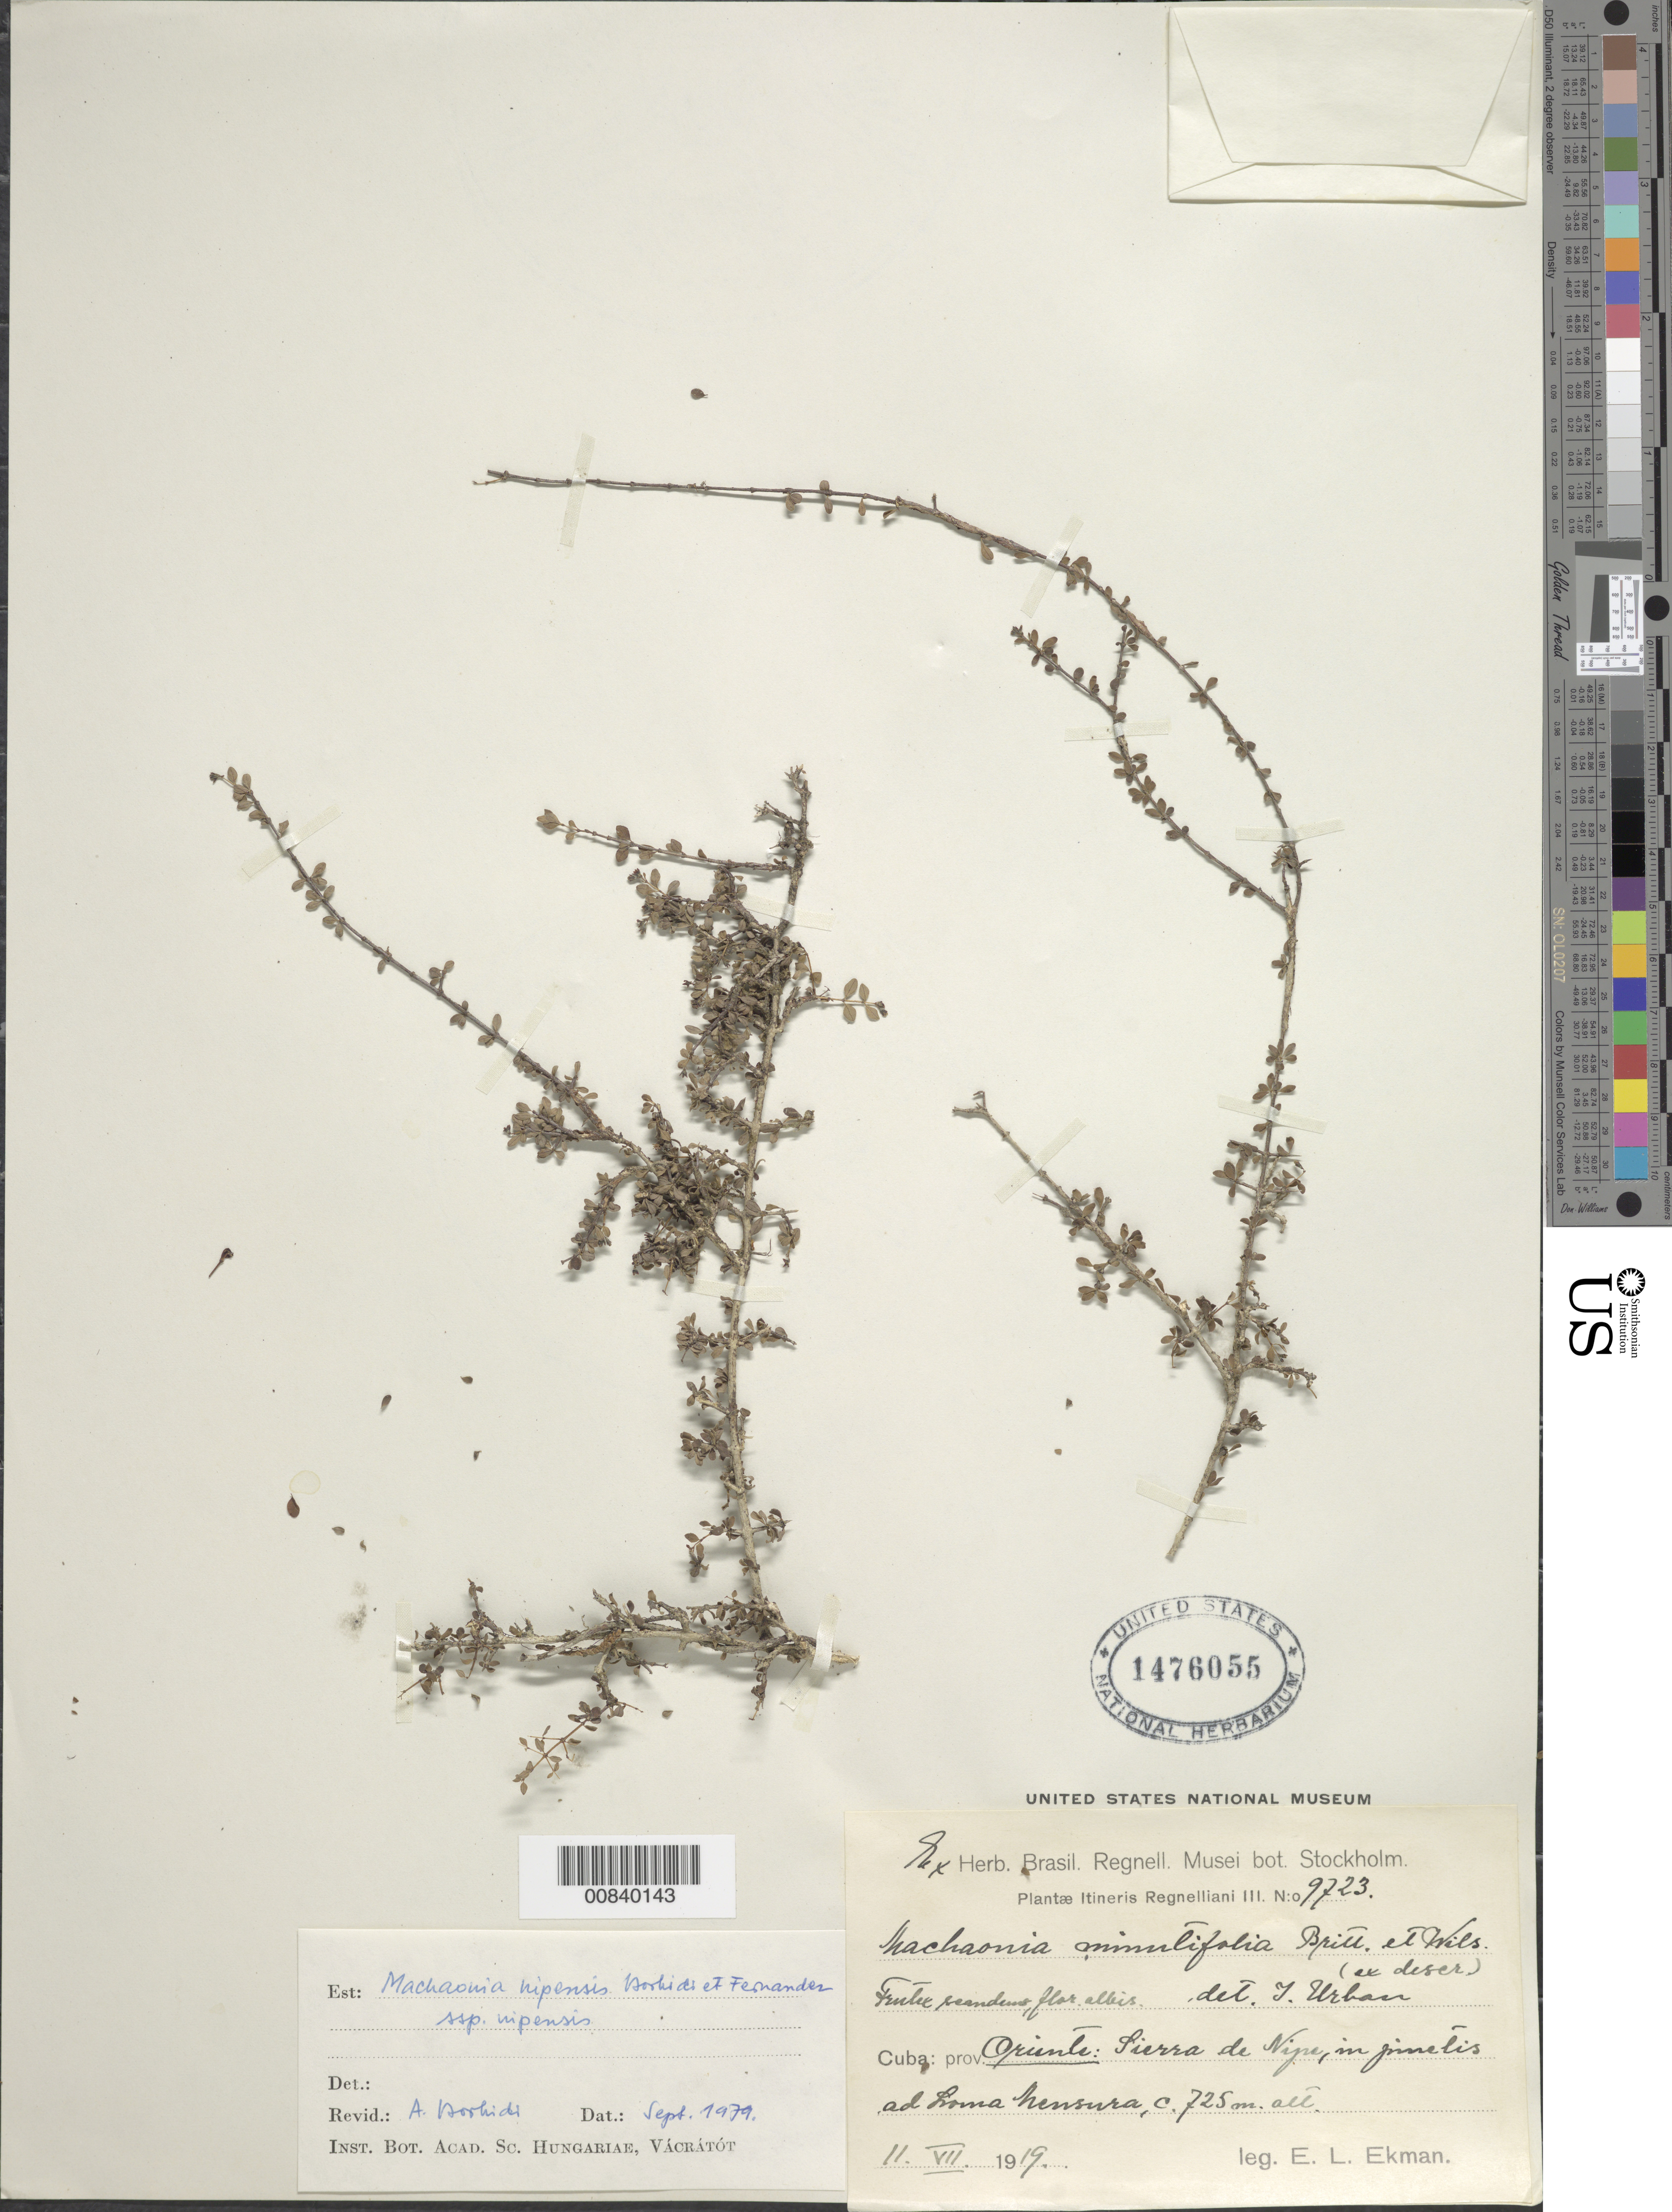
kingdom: Plantae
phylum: Tracheophyta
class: Magnoliopsida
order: Gentianales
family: Rubiaceae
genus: Machaonia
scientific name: Machaonia nipensis subsp. nipensis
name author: Borhidi & M. Fernández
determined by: Borhidi, Attila L.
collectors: E. L. Ekman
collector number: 9723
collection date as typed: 11 Jul 1919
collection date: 1919-07-11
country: Cuba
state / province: Oriente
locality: Sierra de Nipe. Ad loma Mensura.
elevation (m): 725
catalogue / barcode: US 1476055